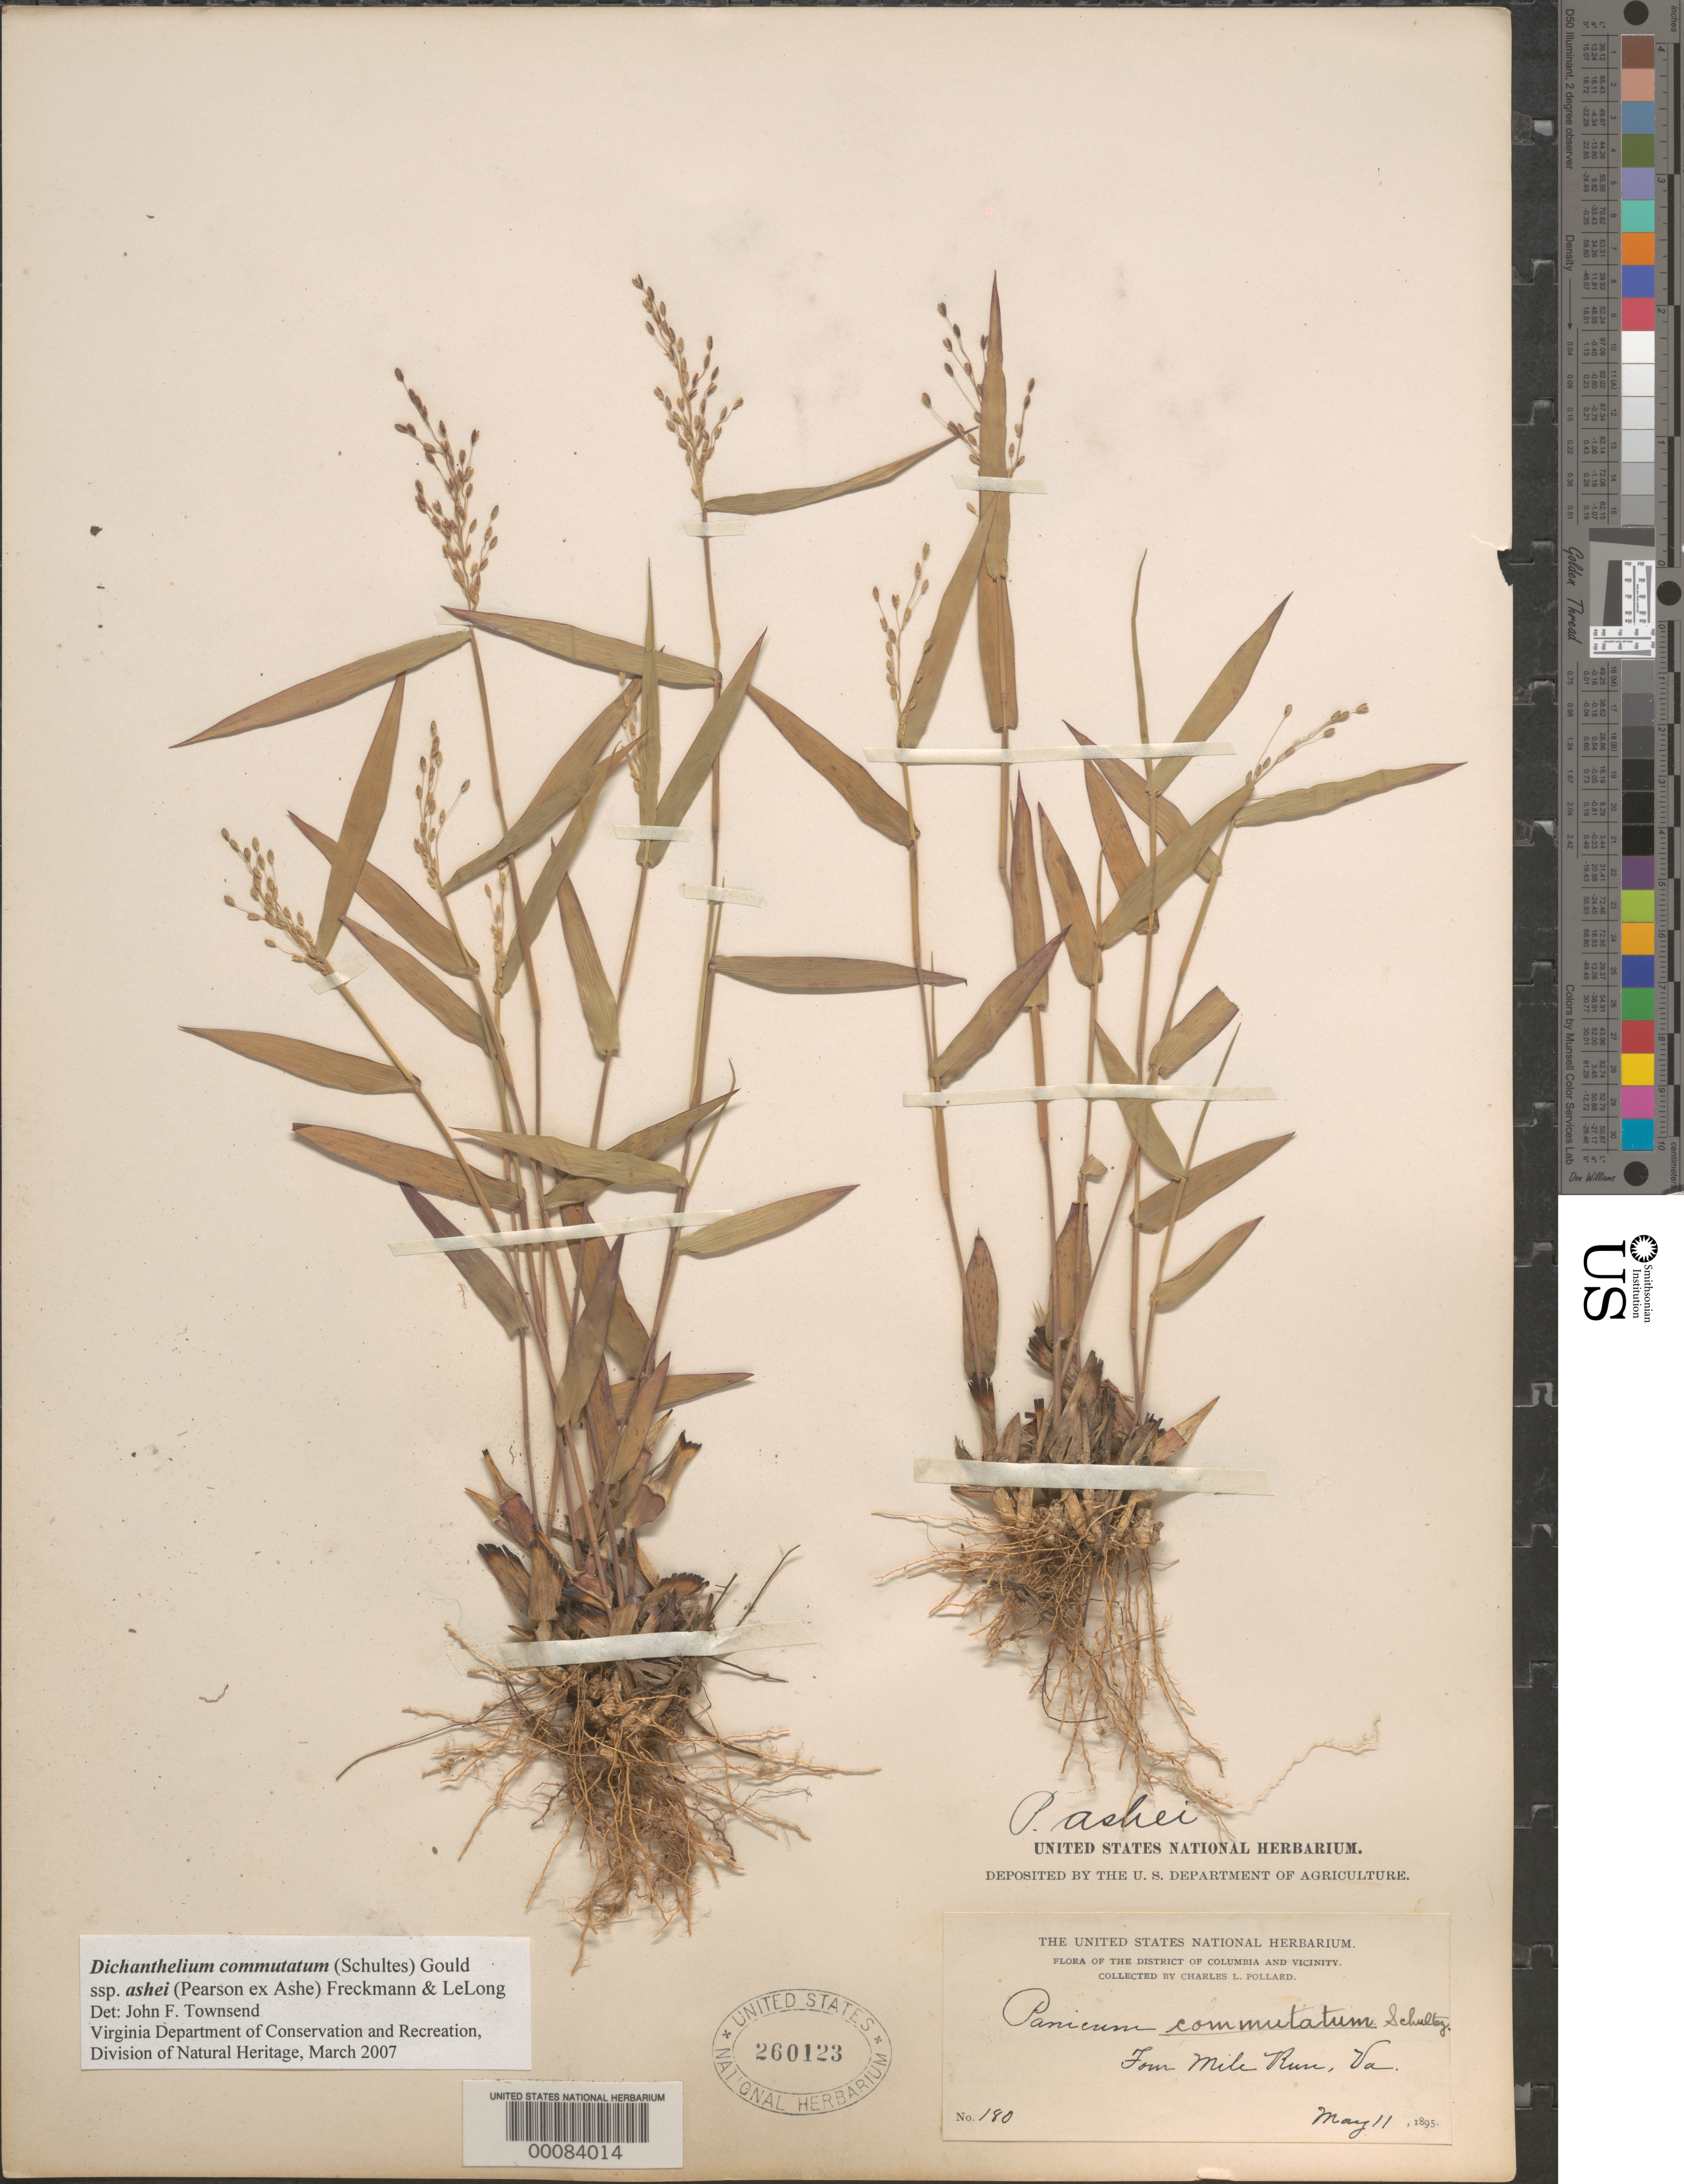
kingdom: Plantae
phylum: Tracheophyta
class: Liliopsida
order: Poales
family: Poaceae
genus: Dichanthelium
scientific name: Dichanthelium commutatum subsp. ashei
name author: (Ashe ex Schult.) Freckmann & Lelong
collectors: C. L. Pollard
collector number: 180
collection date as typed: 11 May 1895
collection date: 1895-05-11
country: United States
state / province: Virginia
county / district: Arlington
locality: Four Mile Run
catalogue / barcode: US 260123